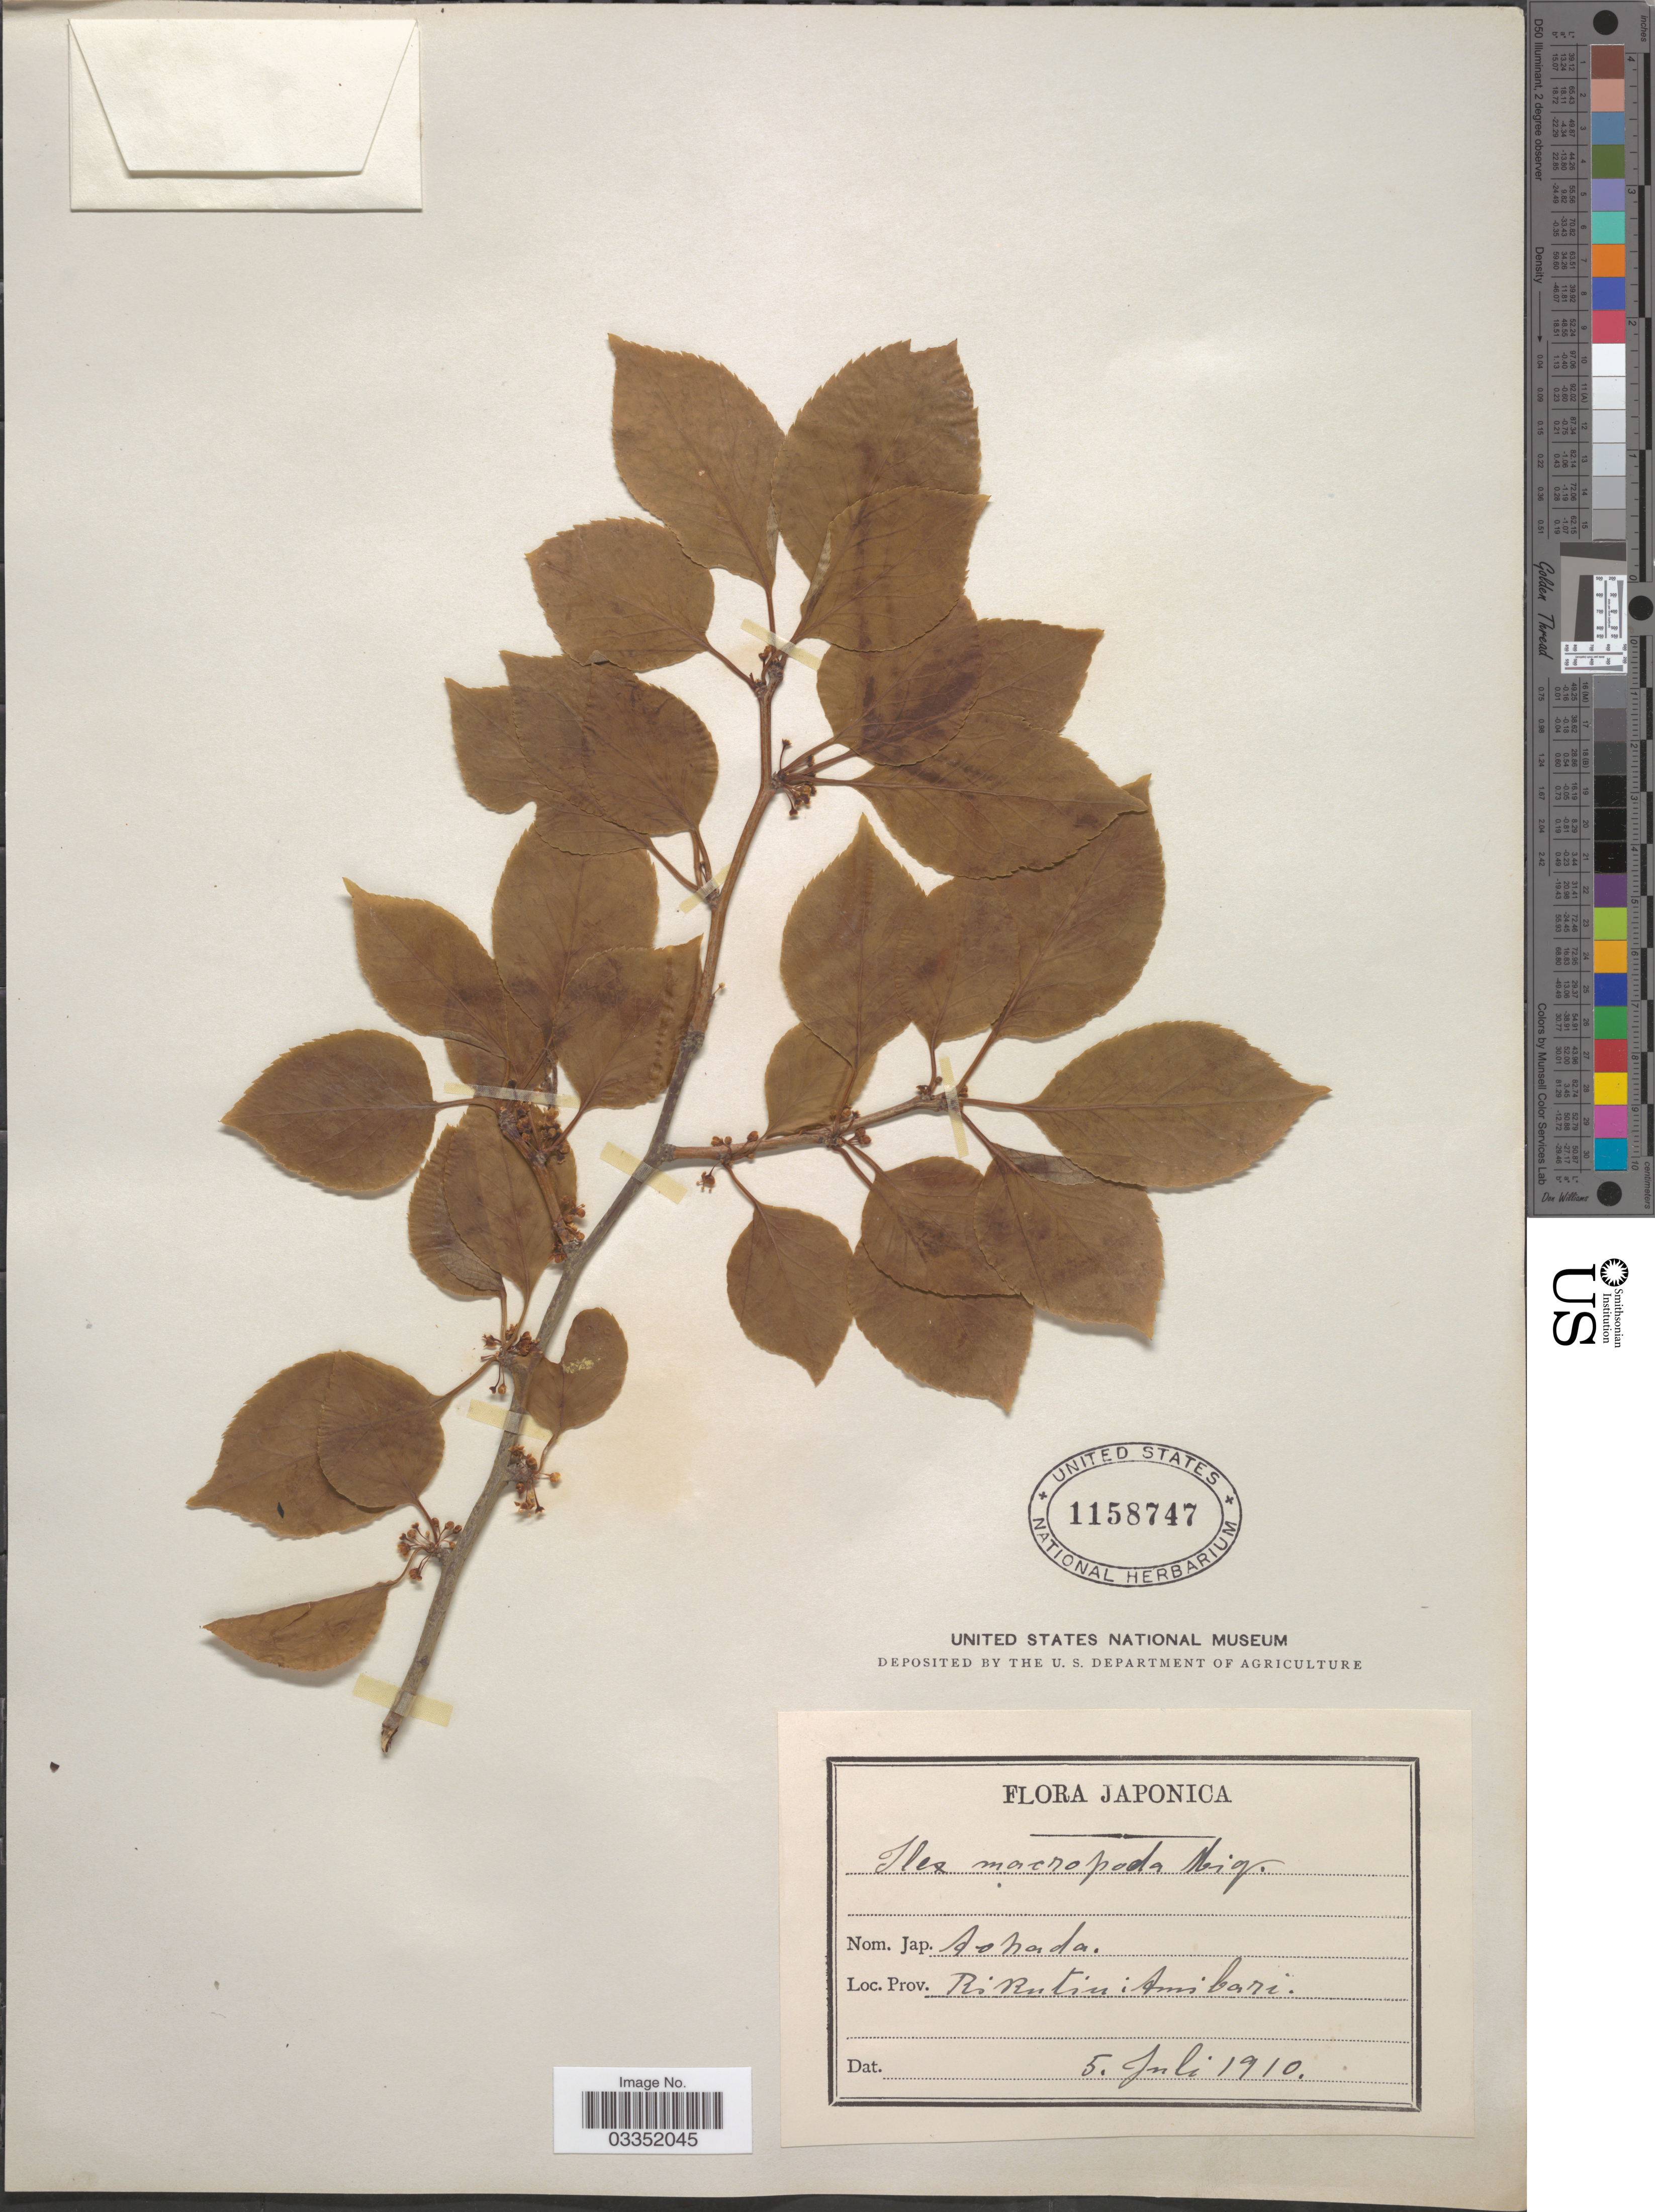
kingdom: Plantae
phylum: Tracheophyta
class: Magnoliopsida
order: Aquifoliales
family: Aquifoliaceae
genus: Ilex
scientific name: Ilex macropoda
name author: Miq.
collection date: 1910-07-05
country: Japan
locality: Prov. Rikutiu; Amibari.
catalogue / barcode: US 1158747